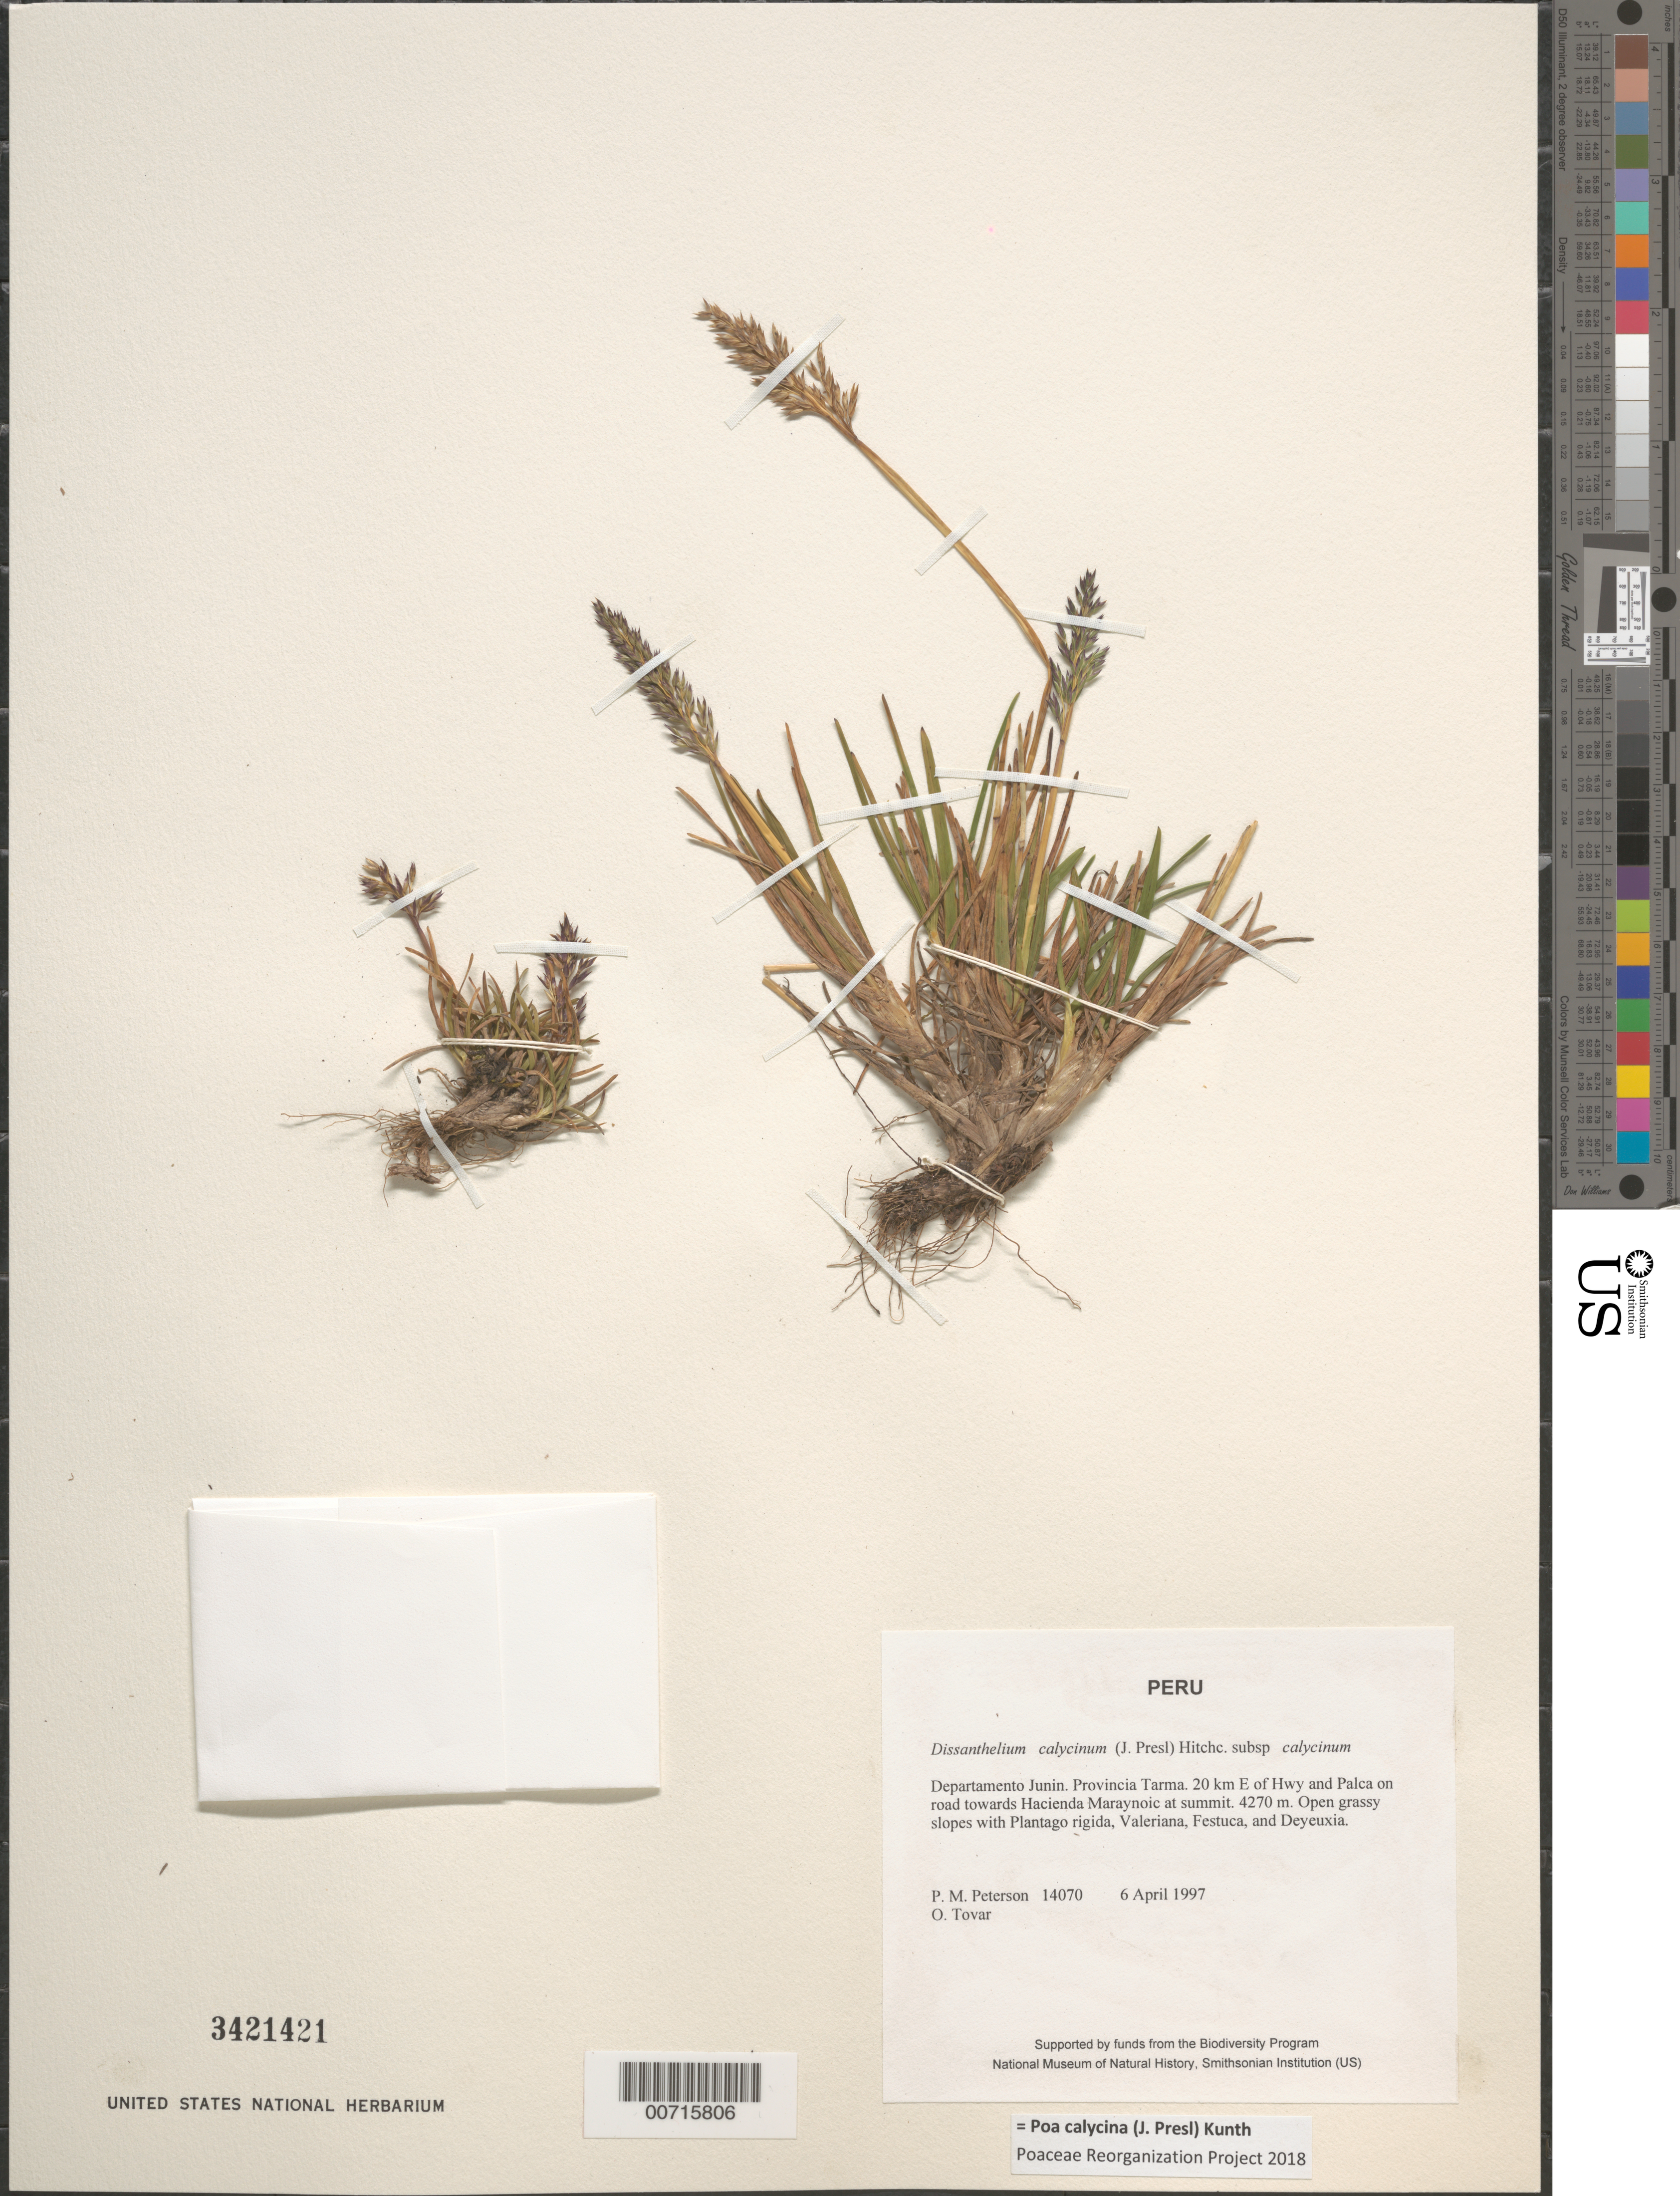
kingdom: Plantae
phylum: Tracheophyta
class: Liliopsida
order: Poales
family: Poaceae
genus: Poa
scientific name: Poa calycina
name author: (J. Presl) Kunth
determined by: Poaceae Reorganization Project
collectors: P. M. Peterson & Ó. Tovar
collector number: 14070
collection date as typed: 06 Apr 1997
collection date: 1997-04-06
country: Peru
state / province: Junín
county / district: Tarma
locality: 20 km E of Hwy and Palca on road towards Hacienda Maraynoic at summit.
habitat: Open grassy slopes with Plantago rigida, Valeriana, Festuca, and Deyeuxia.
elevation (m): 4270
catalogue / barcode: US 3421421